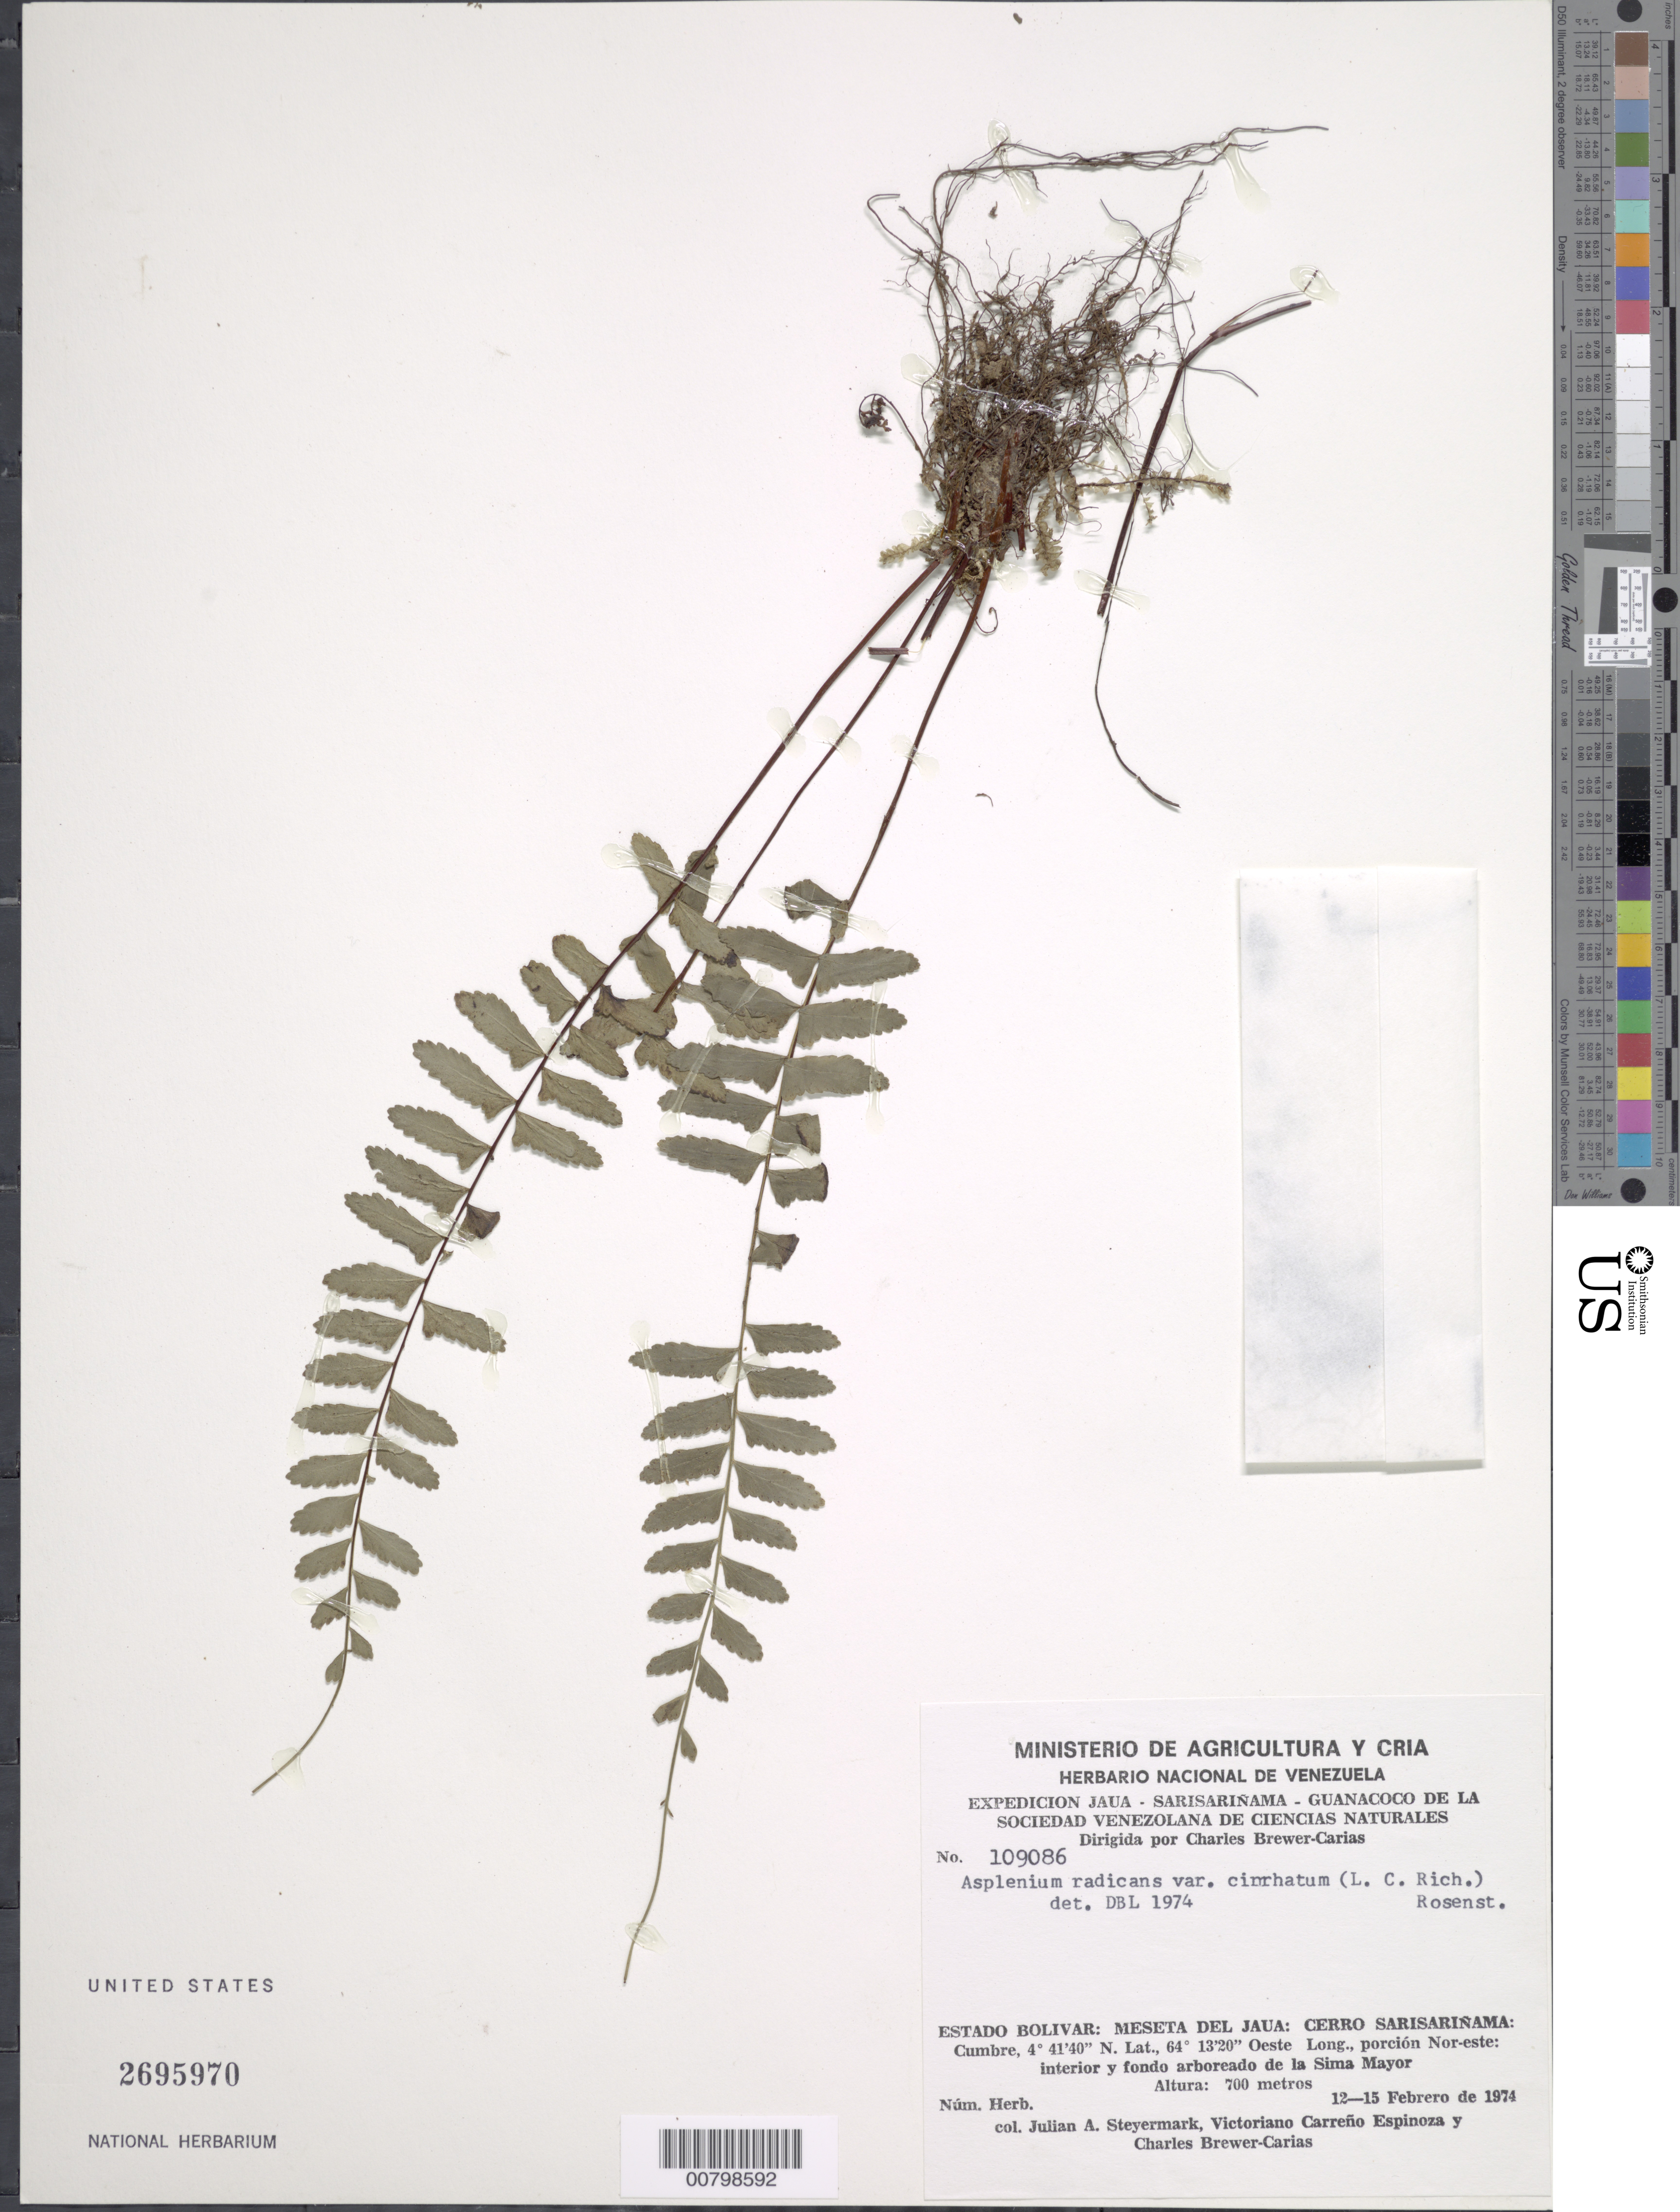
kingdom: Plantae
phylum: Tracheophyta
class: Polypodiopsida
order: Polypodiales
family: Aspleniaceae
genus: Asplenium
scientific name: Asplenium radicans var. cirrhatum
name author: (Rich. ex Willd.) Rosenst.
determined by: Lellinger, David B., (BOT), Smithsonian Institution - National Museum of Natural History (UNITED STATES)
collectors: J. Steyermark, V. Carreño E. & C. Brewer-Carias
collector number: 109086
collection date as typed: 12-Feb-74 to 15-Feb-74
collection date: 1974-02-12/1974-02-15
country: Venezuela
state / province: Bolívar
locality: Meseta del Jaua: Cerro Sarisariñama: summit, porción Nor-este, Sima Mayor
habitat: Interior y fondo arboreado de la sima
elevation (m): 700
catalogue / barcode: US 2695970